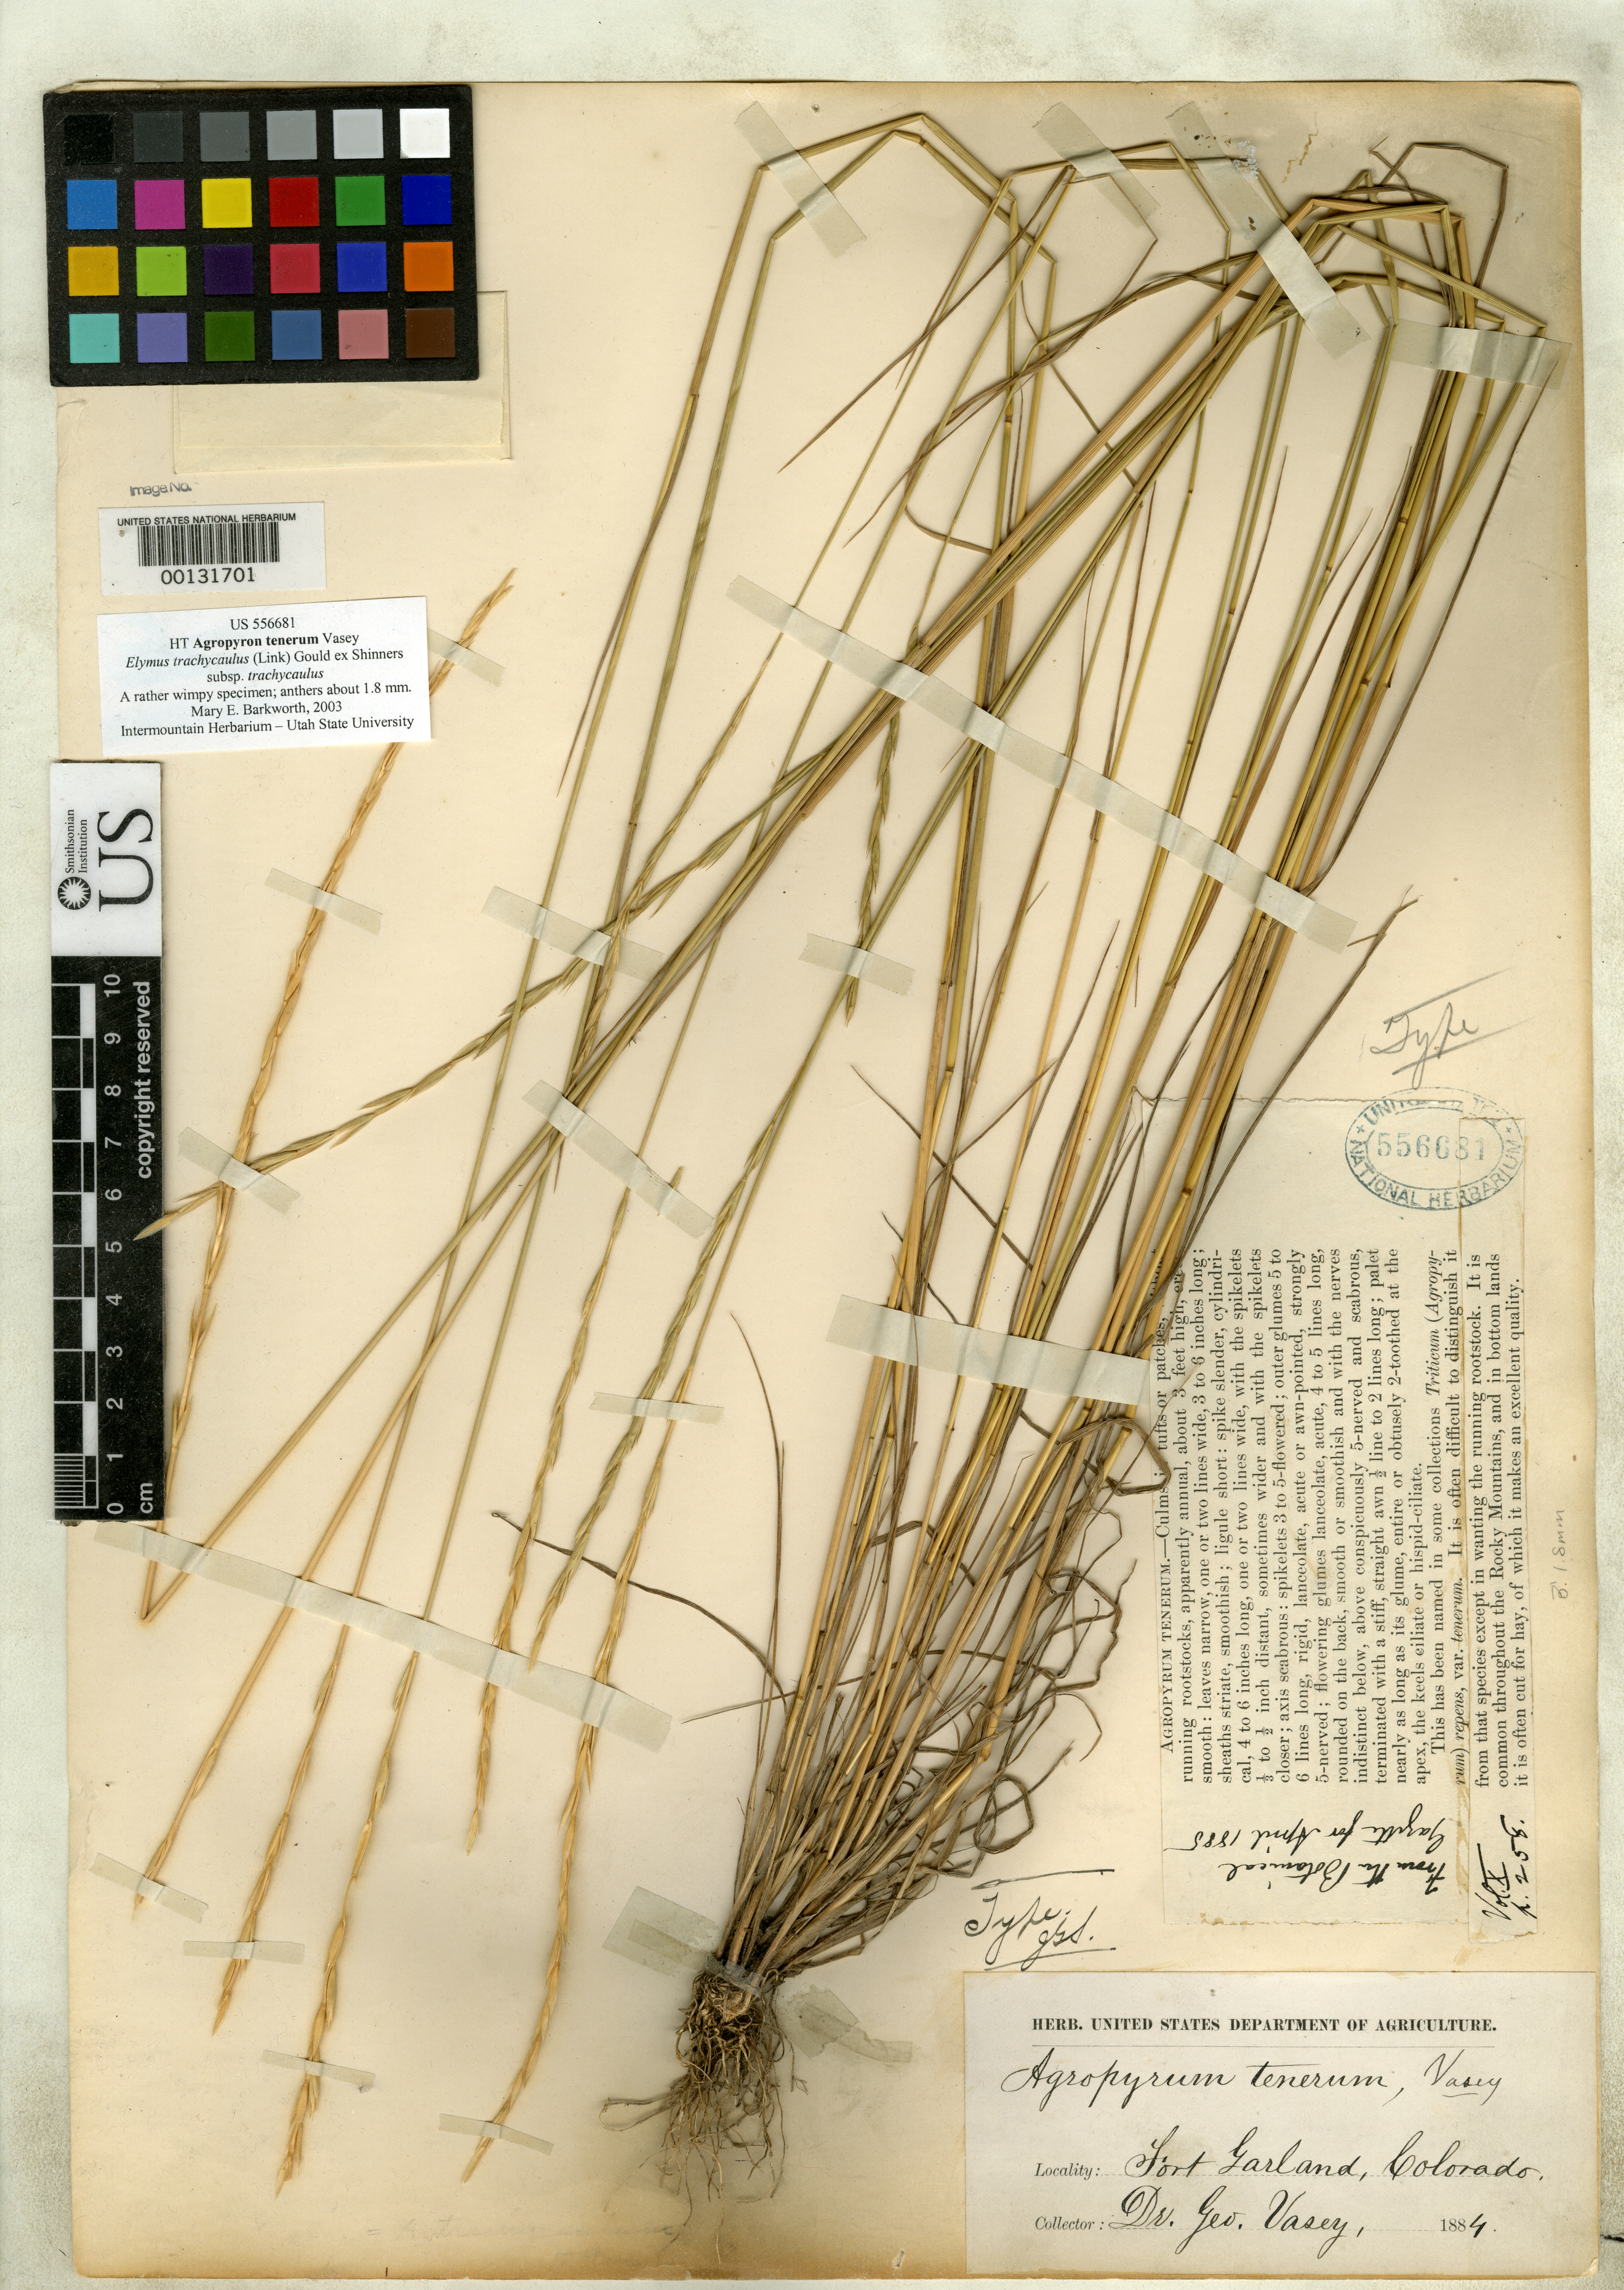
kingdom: Plantae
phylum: Tracheophyta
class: Liliopsida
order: Poales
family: Poaceae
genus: Agropyron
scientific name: Agropyron tenerum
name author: Vasey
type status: Holotype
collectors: G. R. Vasey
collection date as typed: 1884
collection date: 1884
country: United States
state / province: Colorado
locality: Fort Garland.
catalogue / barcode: US 556681